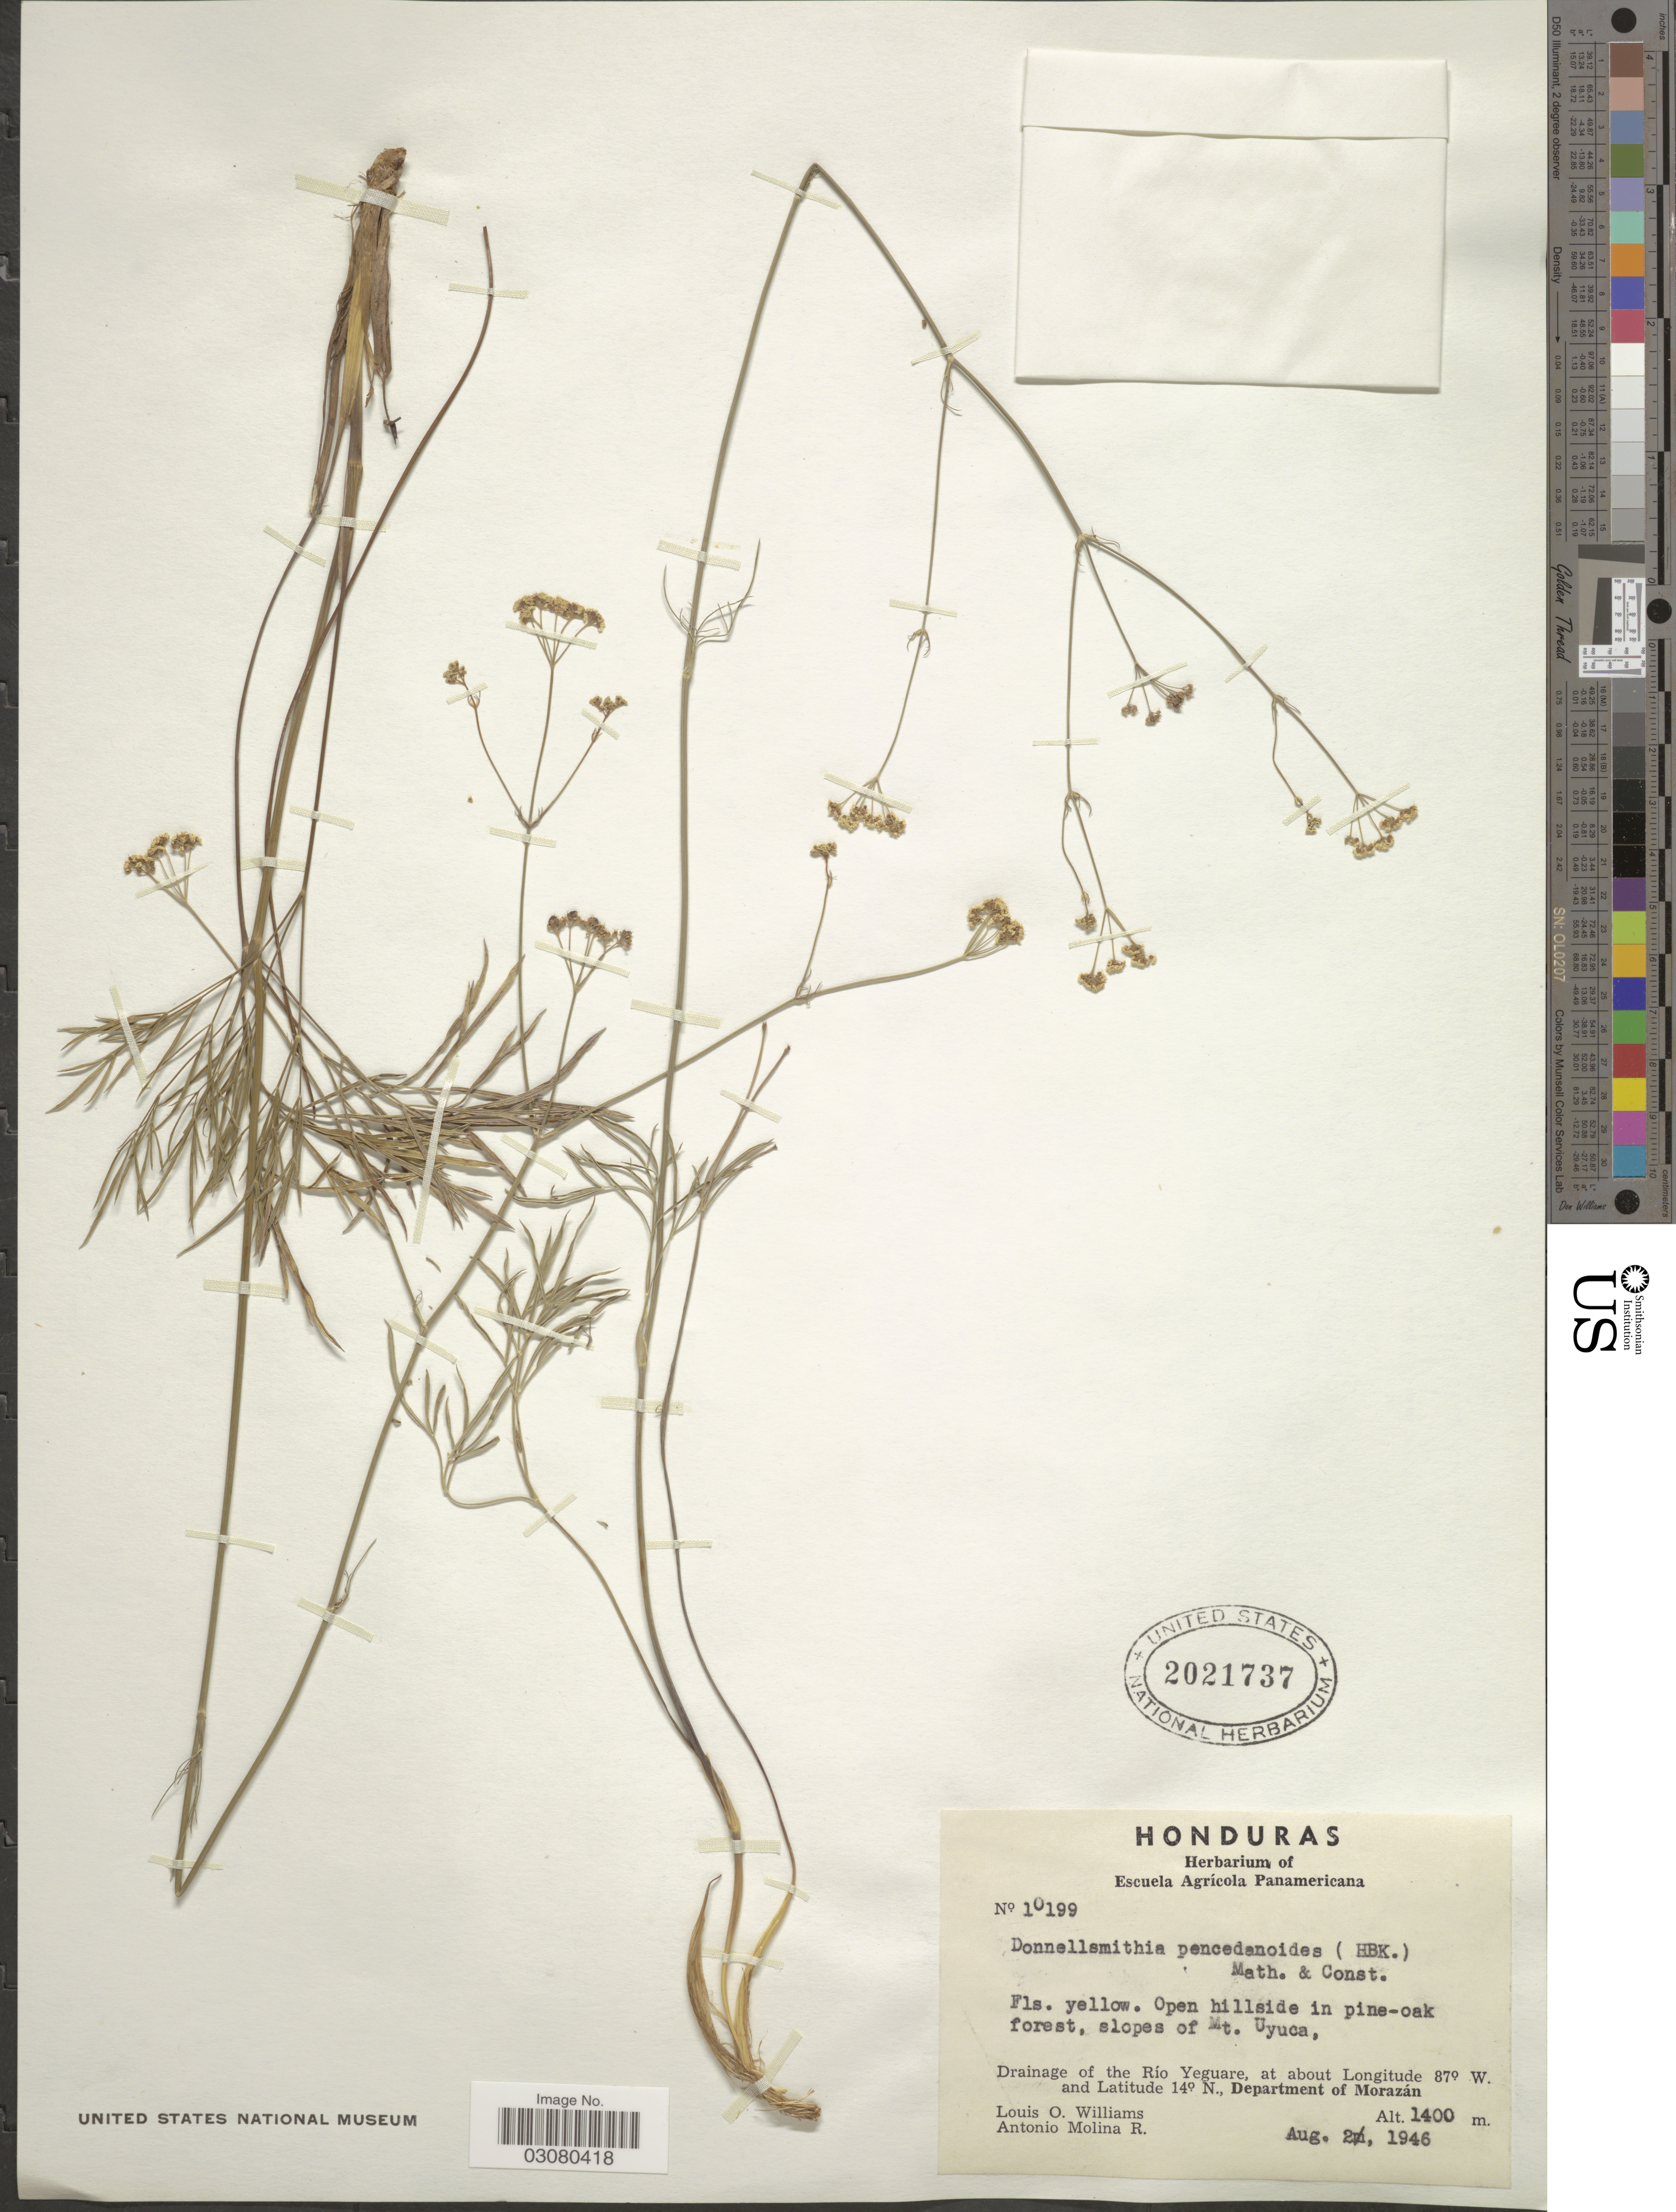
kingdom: Plantae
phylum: Tracheophyta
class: Magnoliopsida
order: Apiales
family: Apiaceae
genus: Donnellsmithia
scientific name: Donnellsmithia peucedanoides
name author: (Kunth) Mathias & Constance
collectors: L. O. Williams & A. Molina R.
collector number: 10199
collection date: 1946-08-02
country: Honduras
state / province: Fco. Morazán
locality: Open hillside in pine-oak forest, slopes of Mt. Uyuca. Drainage of the Río Yeguare, Department of Morazán.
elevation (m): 1400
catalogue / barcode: US 2021737